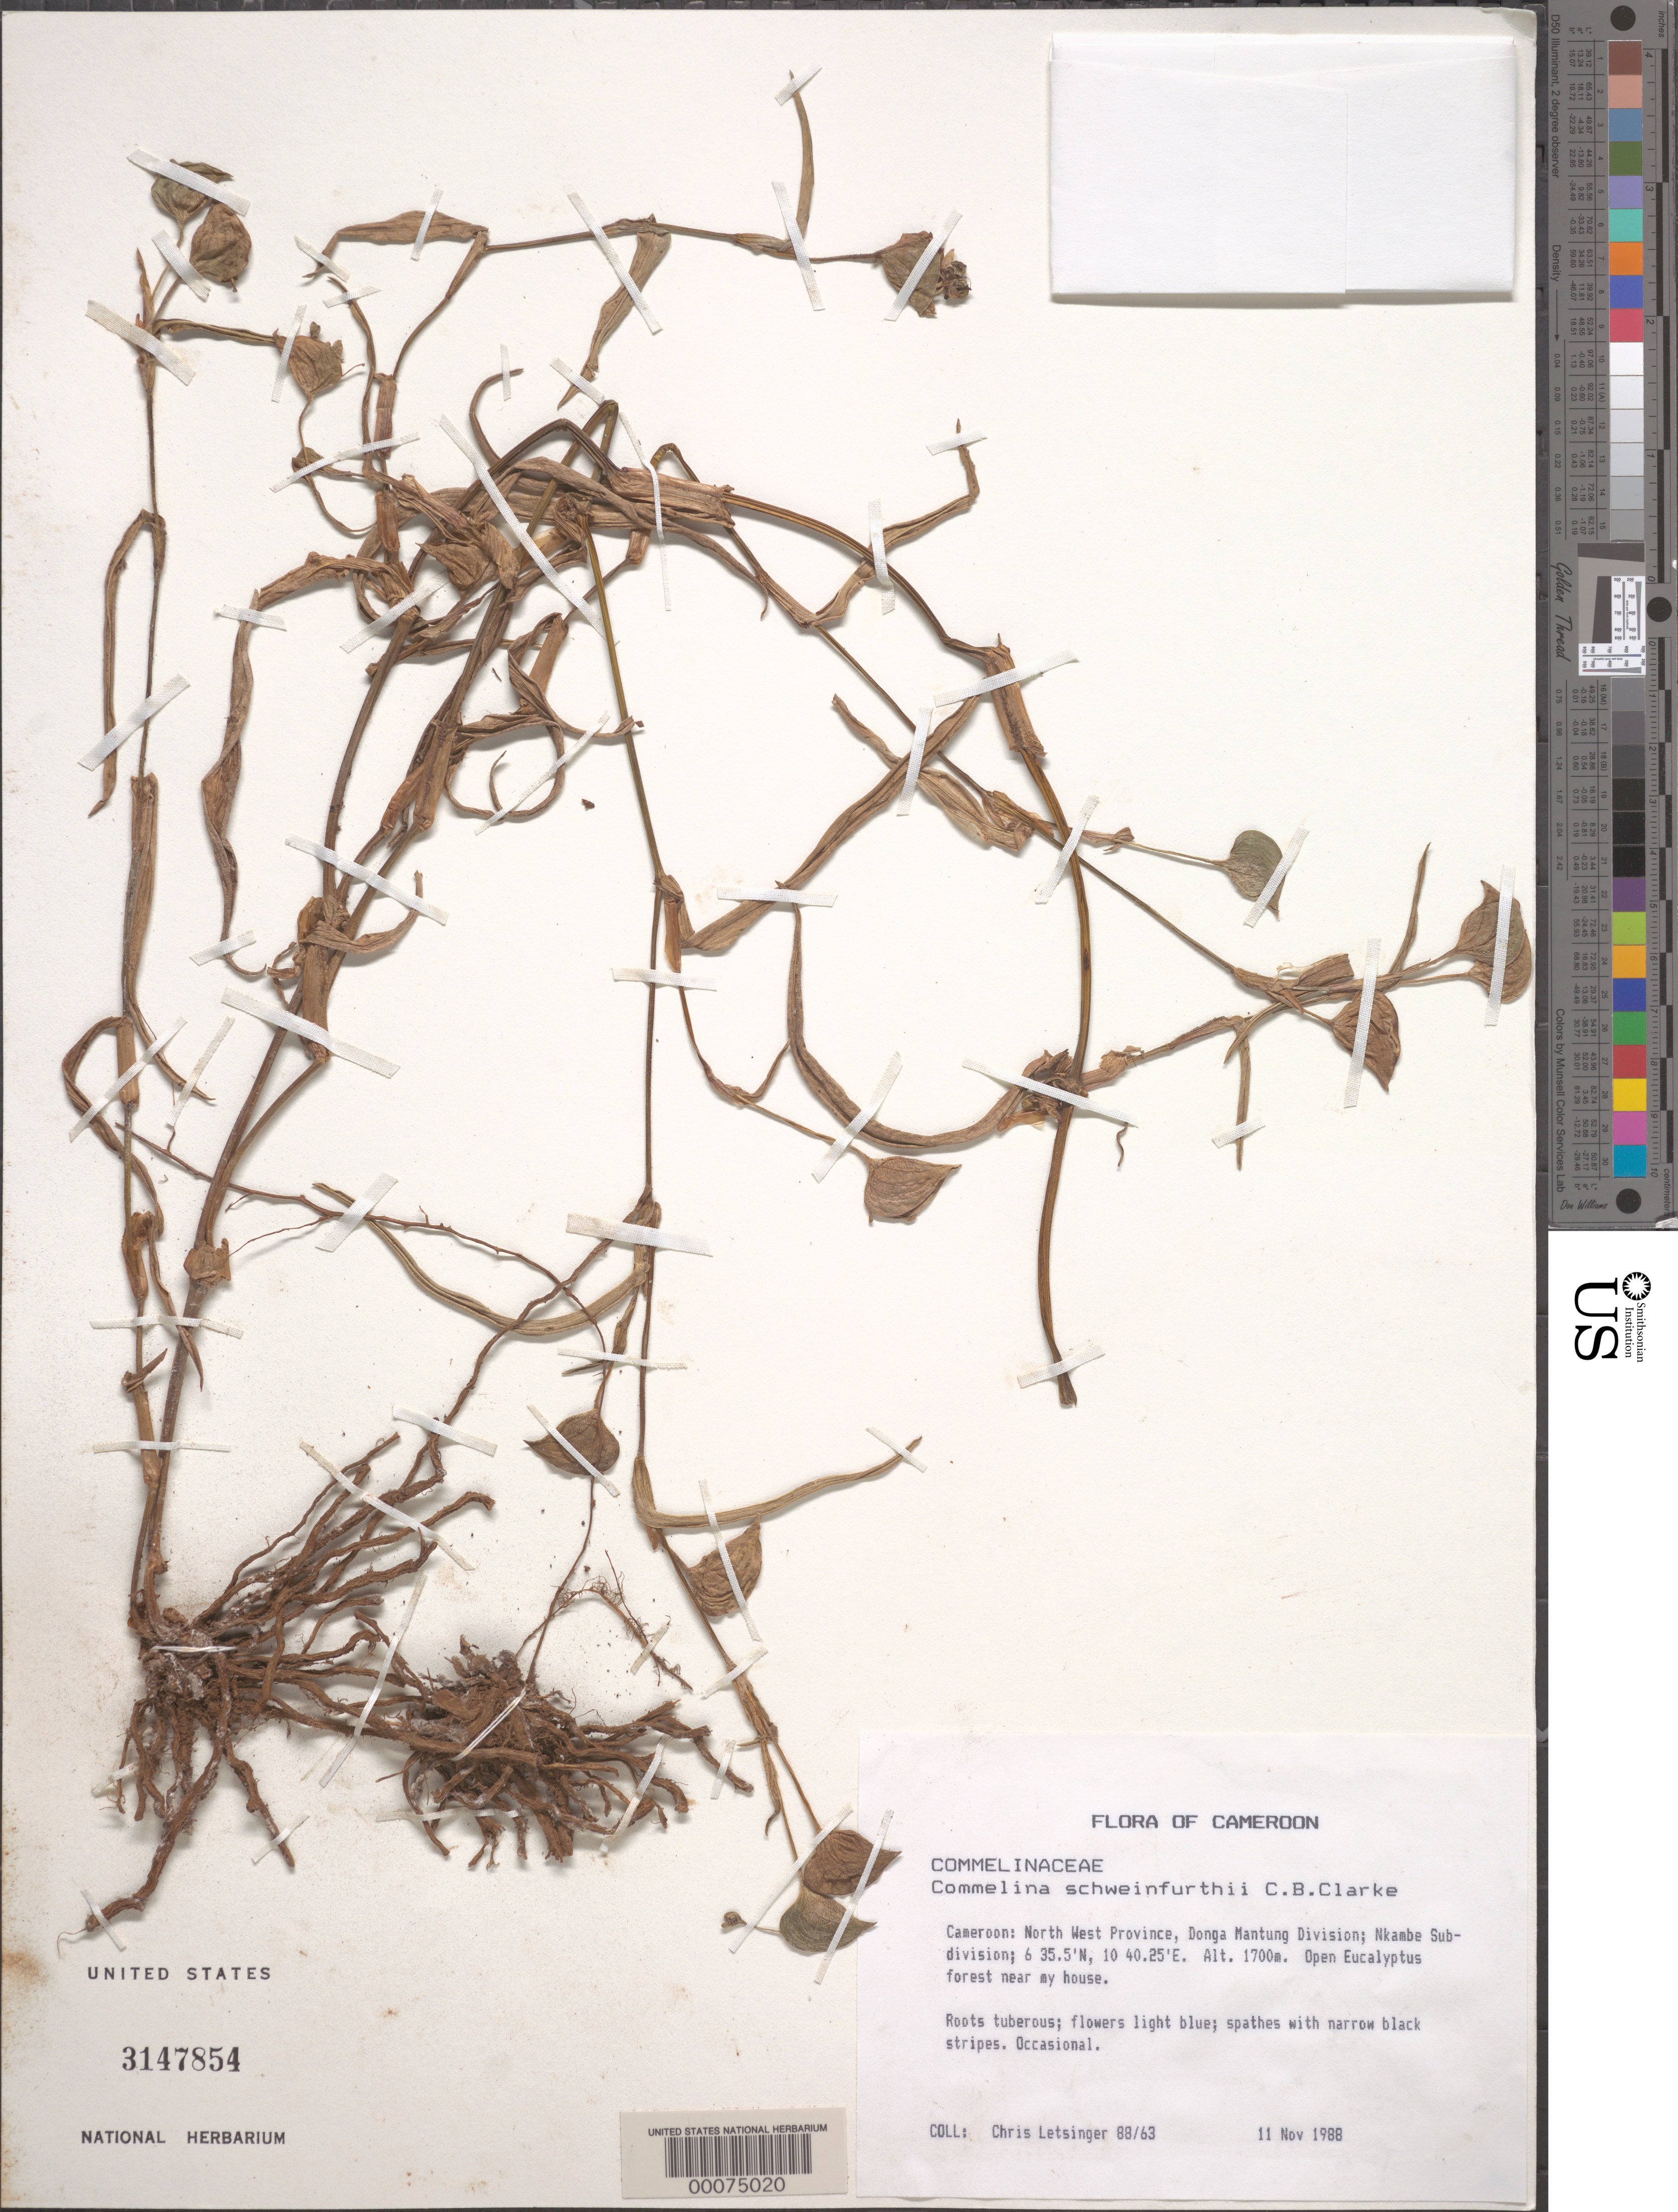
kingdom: Plantae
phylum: Tracheophyta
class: Liliopsida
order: Commelinales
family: Commelinaceae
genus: Commelina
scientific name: Commelina schweinfurthii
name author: C.B. Clarke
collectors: C. Letsinger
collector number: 88/63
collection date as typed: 11 Nov 1988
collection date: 1988-11-11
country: Cameroon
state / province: Nord-ouest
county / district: Donga-mantung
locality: Nkambe subdivision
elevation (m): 1700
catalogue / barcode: US 3147854